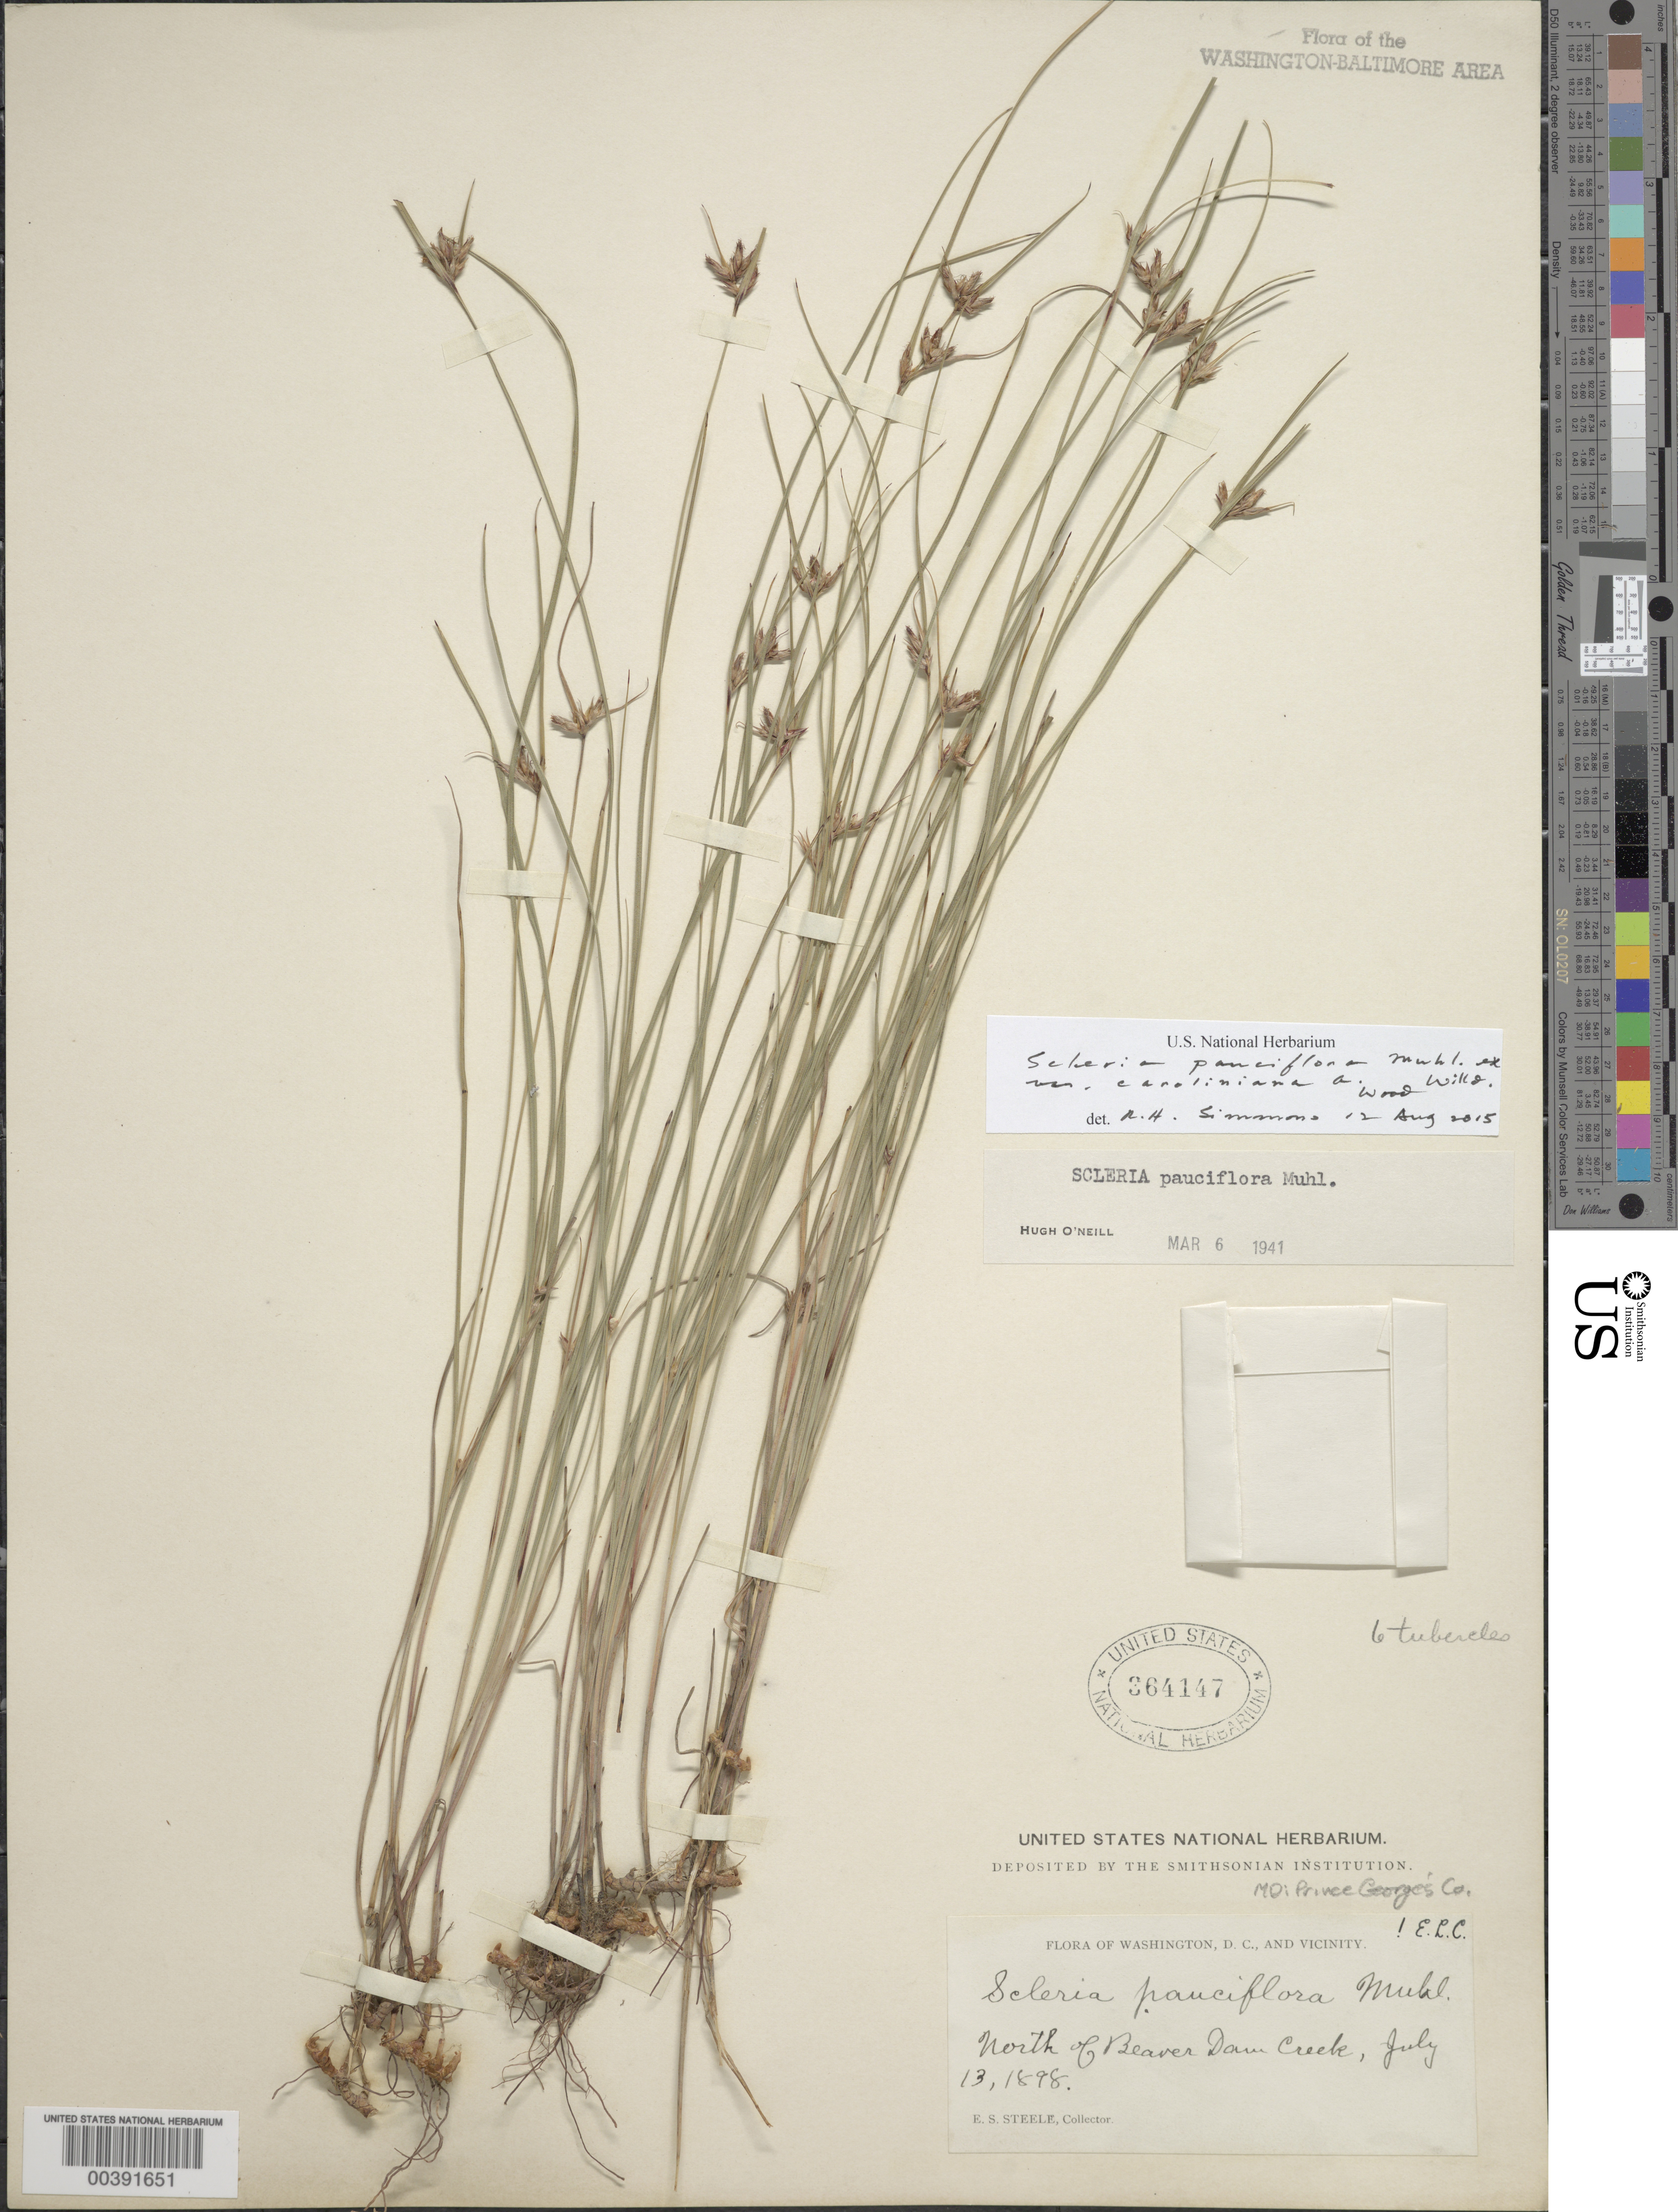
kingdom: Plantae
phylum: Tracheophyta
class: Liliopsida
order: Poales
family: Cyperaceae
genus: Scleria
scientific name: Scleria pauciflora var. caroliniana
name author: (Willd.) Alph. Wood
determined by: Simmons, R. H., (UNITED STATES)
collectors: E. Steele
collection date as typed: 13 Jul 1898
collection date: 1898-07-13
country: United States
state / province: Maryland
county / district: Prince George's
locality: North of Beaver Dam Creek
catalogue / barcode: US 364147